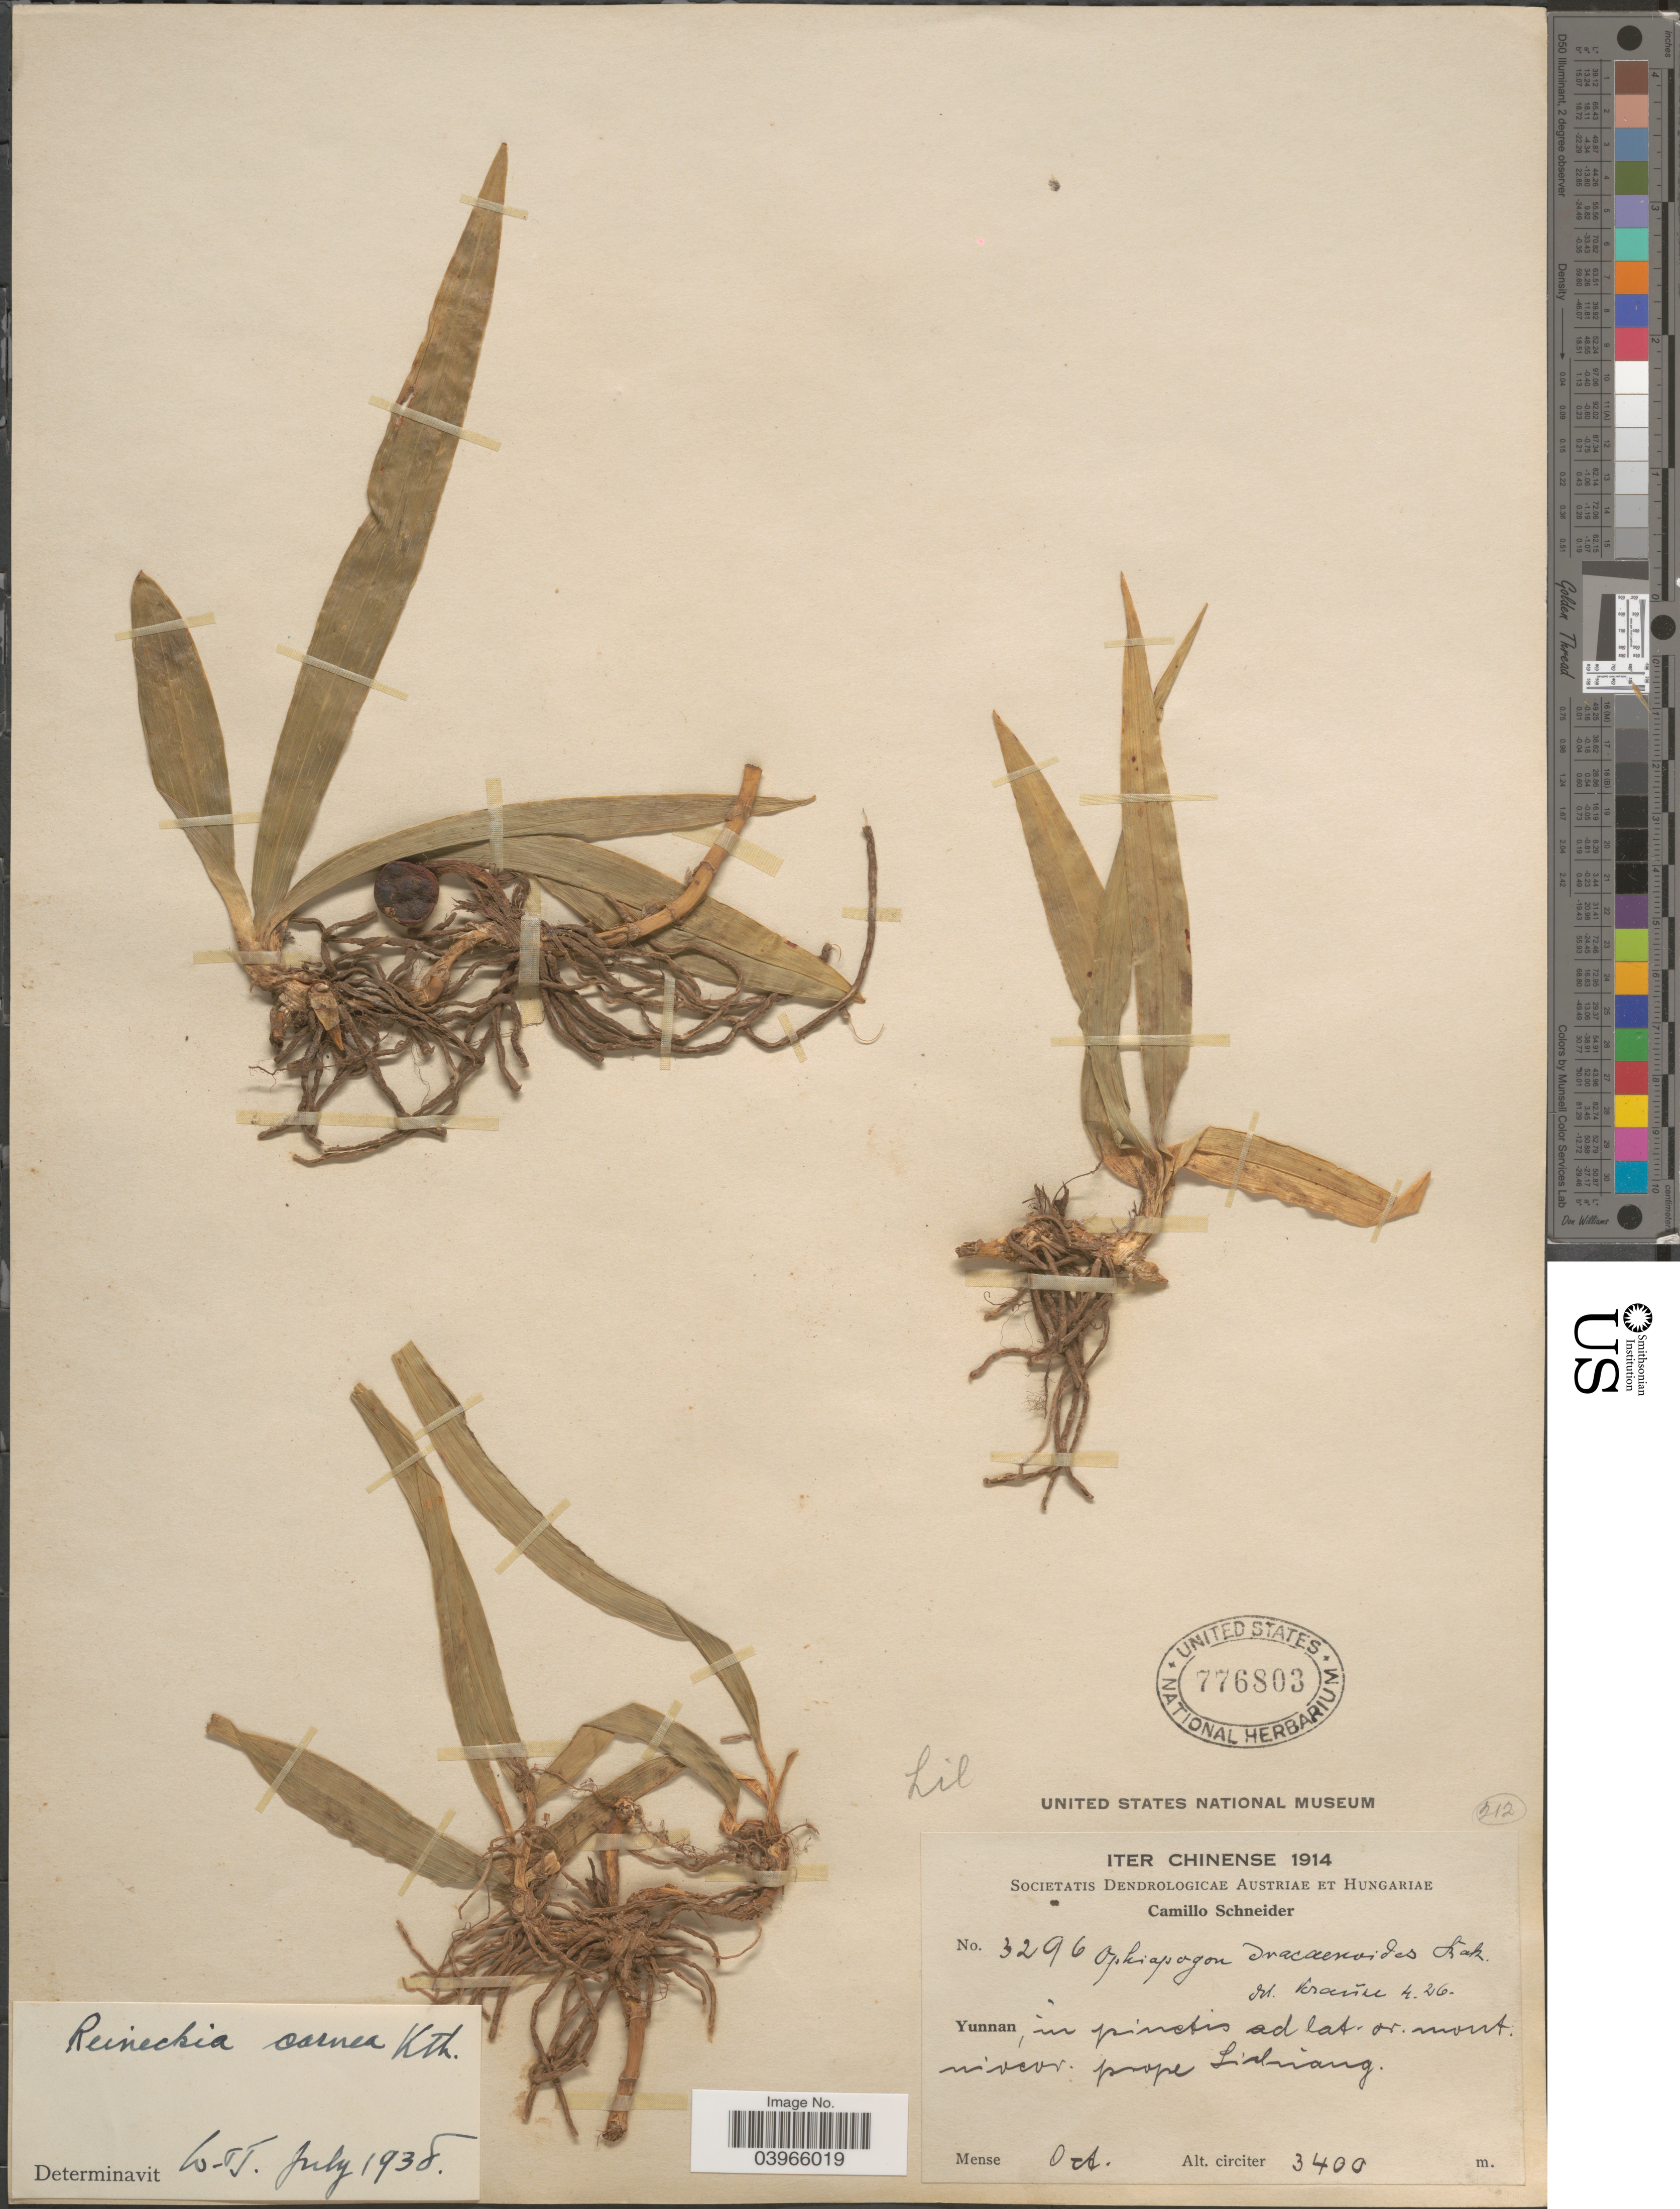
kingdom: Plantae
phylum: Tracheophyta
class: Liliopsida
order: Asparagales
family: Asparagaceae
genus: Reineckea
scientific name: Reineckea carnea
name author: (Andrews) Kunth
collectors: C. K. Schneider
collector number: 3296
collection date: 1914-10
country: China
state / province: Yunnan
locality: Iter Chinense. In pinctis ad lat. or. mont. niveor. prope Lichiang.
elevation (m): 3400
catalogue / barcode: US 776803